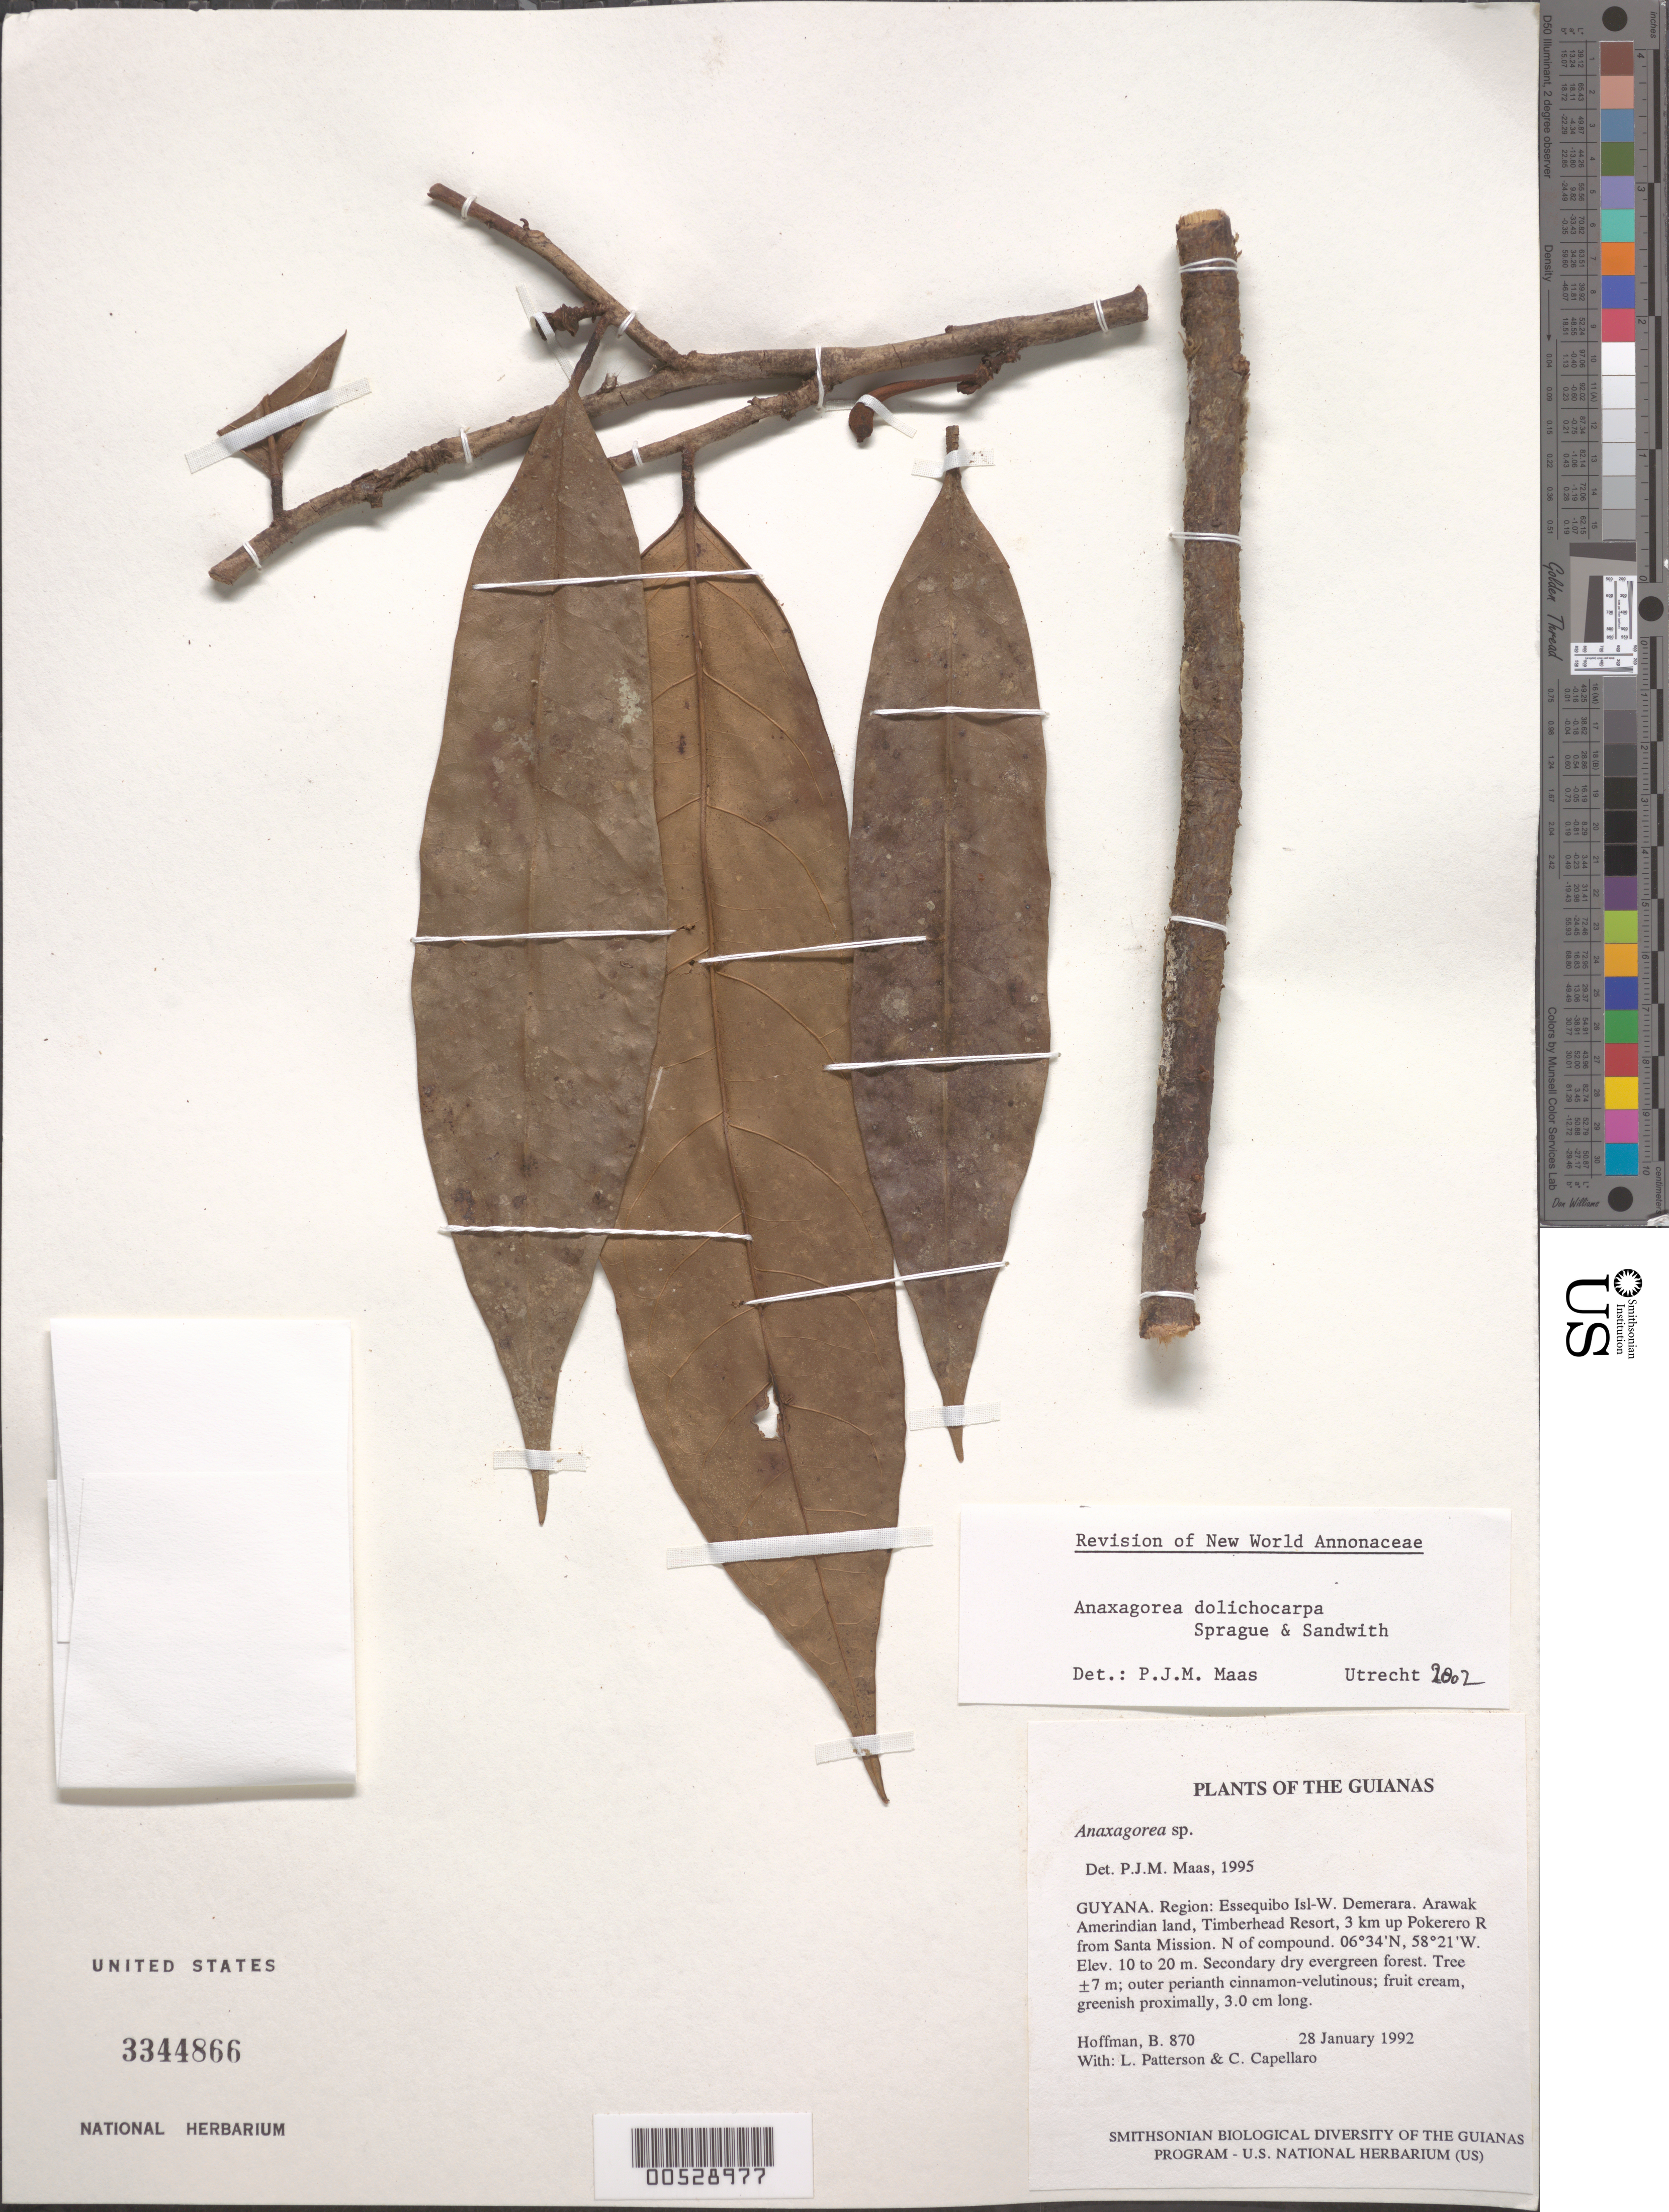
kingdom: Plantae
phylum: Tracheophyta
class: Magnoliopsida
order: Magnoliales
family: Annonaceae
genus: Anaxagorea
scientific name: Anaxagorea dolichocarpa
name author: Sprague & Sandwith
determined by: Maas, Paul J. M.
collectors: B. Hoffman, L. Patterson & C. Capellaro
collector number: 870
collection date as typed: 28 January 1992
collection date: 1992-01-28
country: Guyana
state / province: Essequibo Isl-W. Demerara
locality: Arawak Amerindian land, Timberhead Resort, 3 km up Pokerero River from Santa Mission. N of compound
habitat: Secondary dry evergreen forest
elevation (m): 10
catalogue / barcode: US 3344866